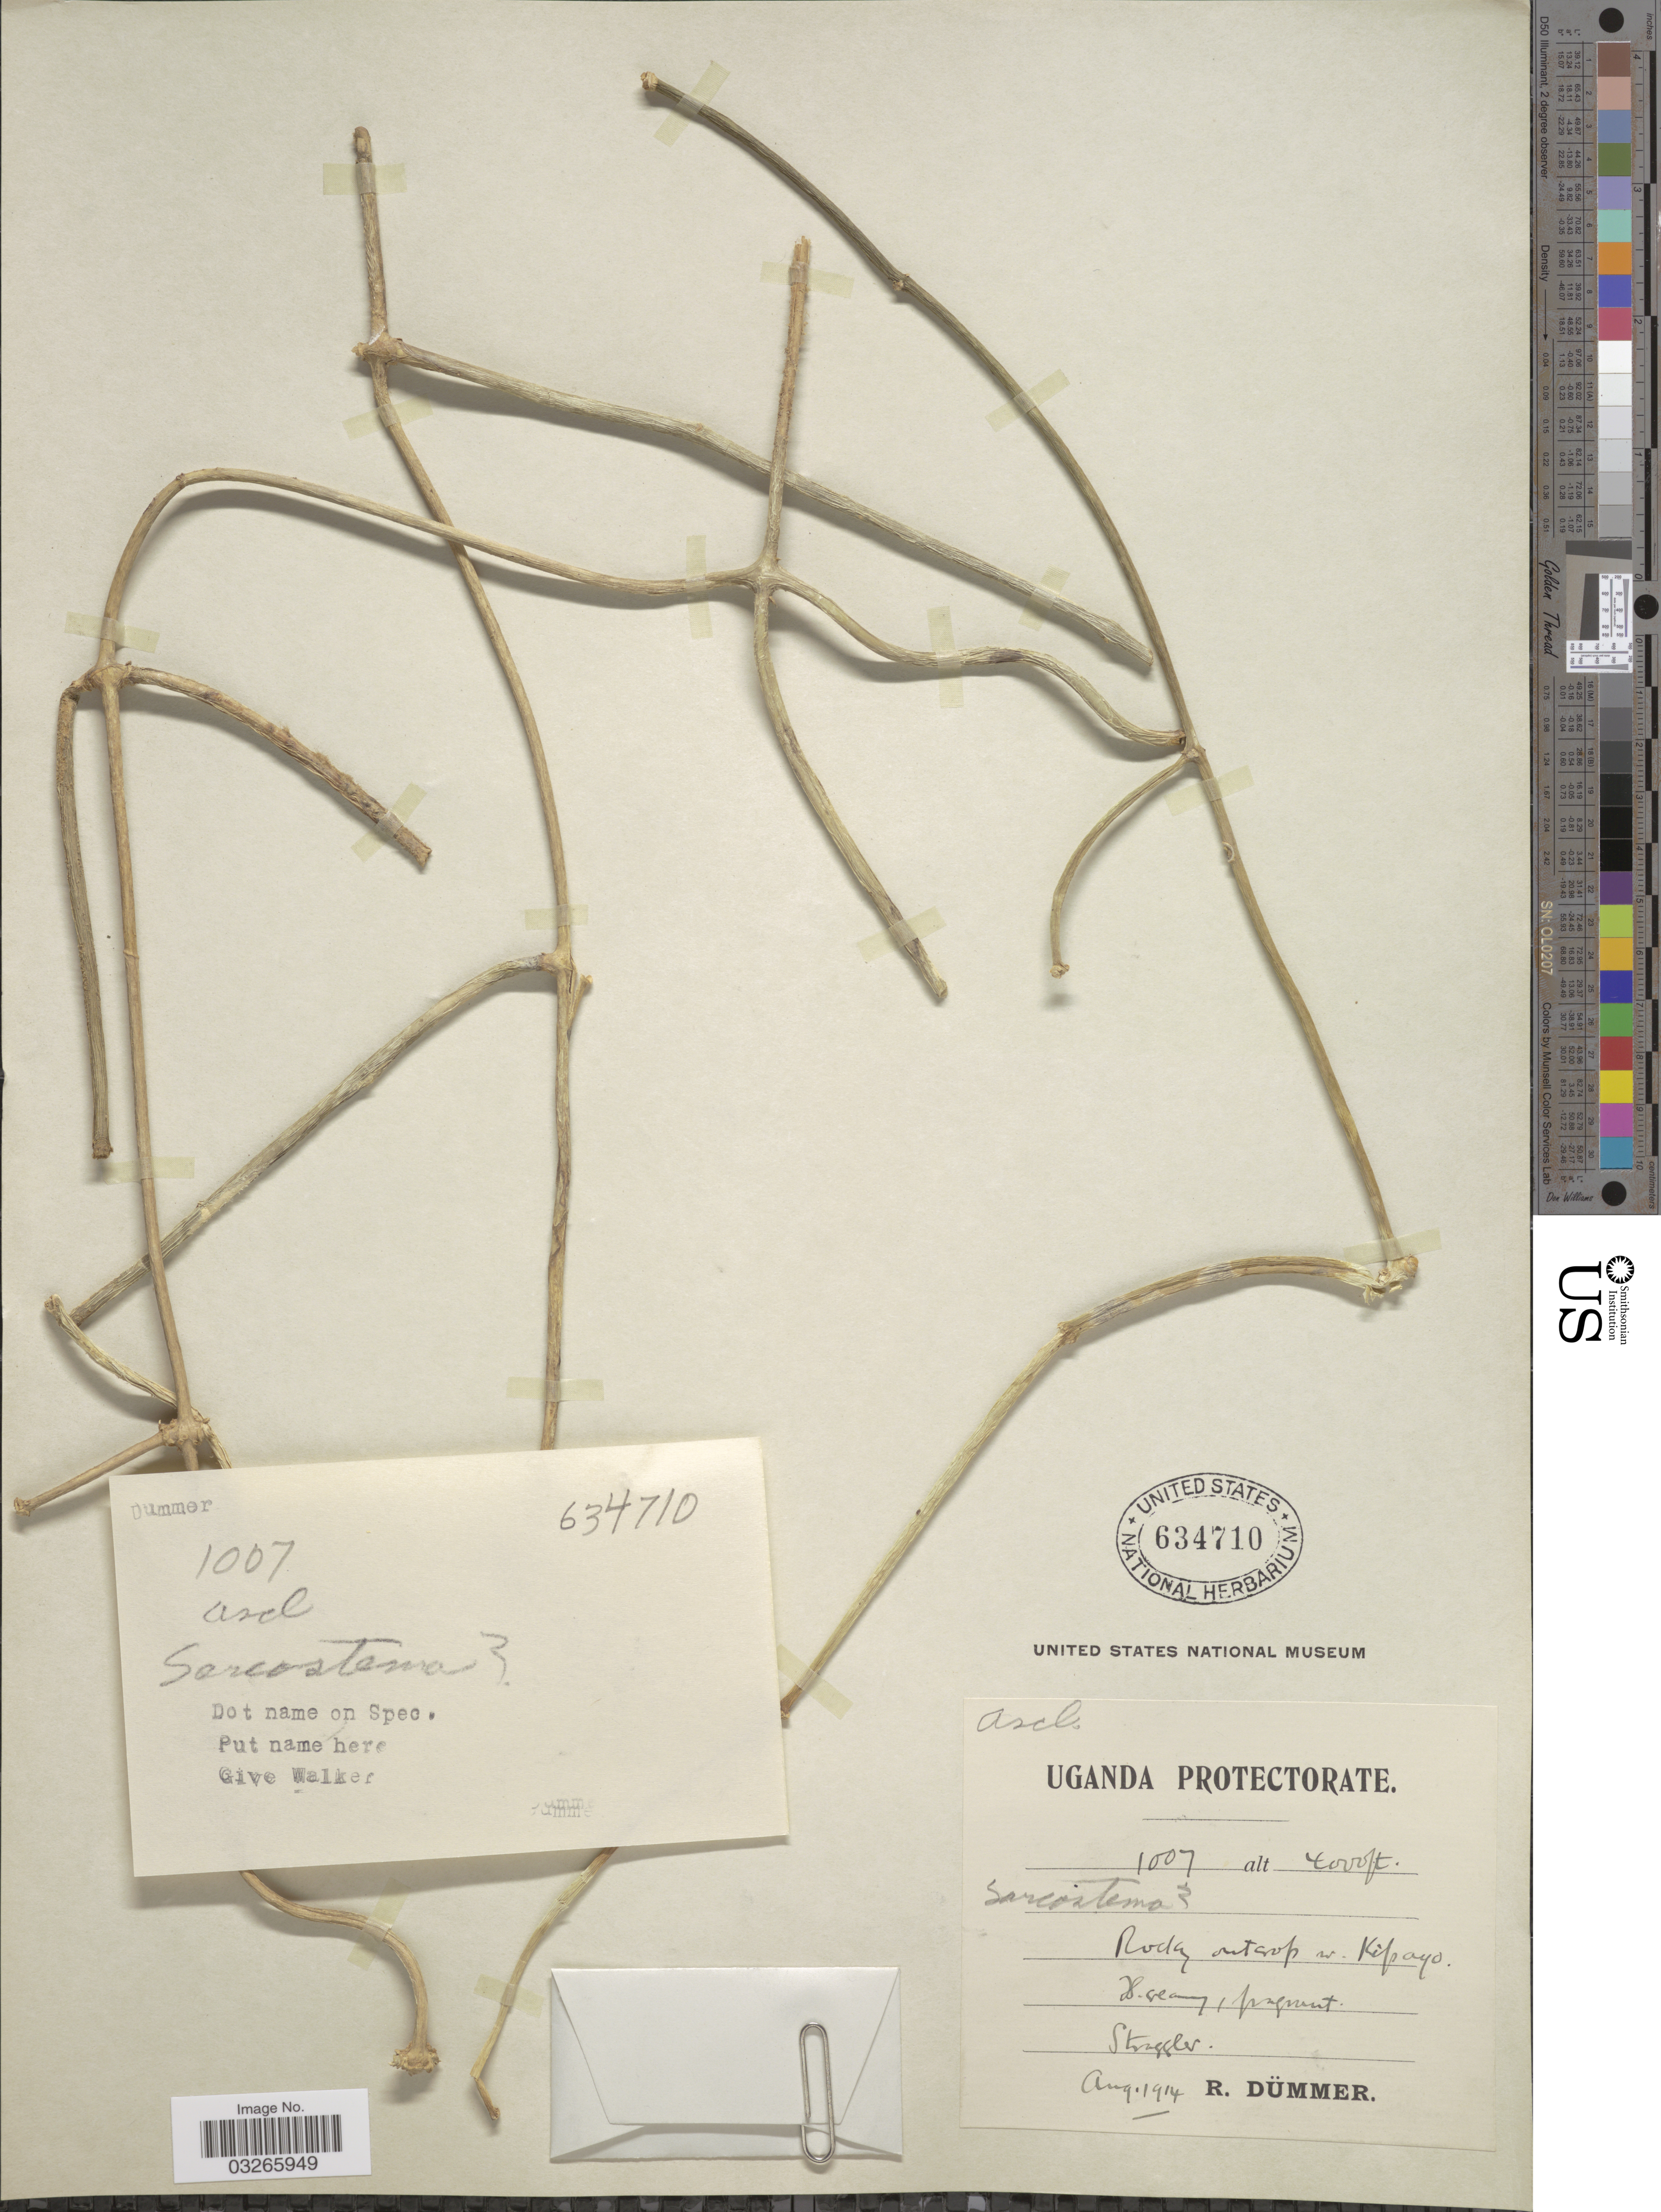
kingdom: Plantae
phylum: Tracheophyta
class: Magnoliopsida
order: Gentianales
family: Apocynaceae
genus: Sarcostemma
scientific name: Sarcostemma sp.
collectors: R. A. Dümmer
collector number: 1007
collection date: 1914-08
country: Uganda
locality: Uganda Protectorate. Rocky outcrop w. Kipayo.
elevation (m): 1219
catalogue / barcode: US 634710